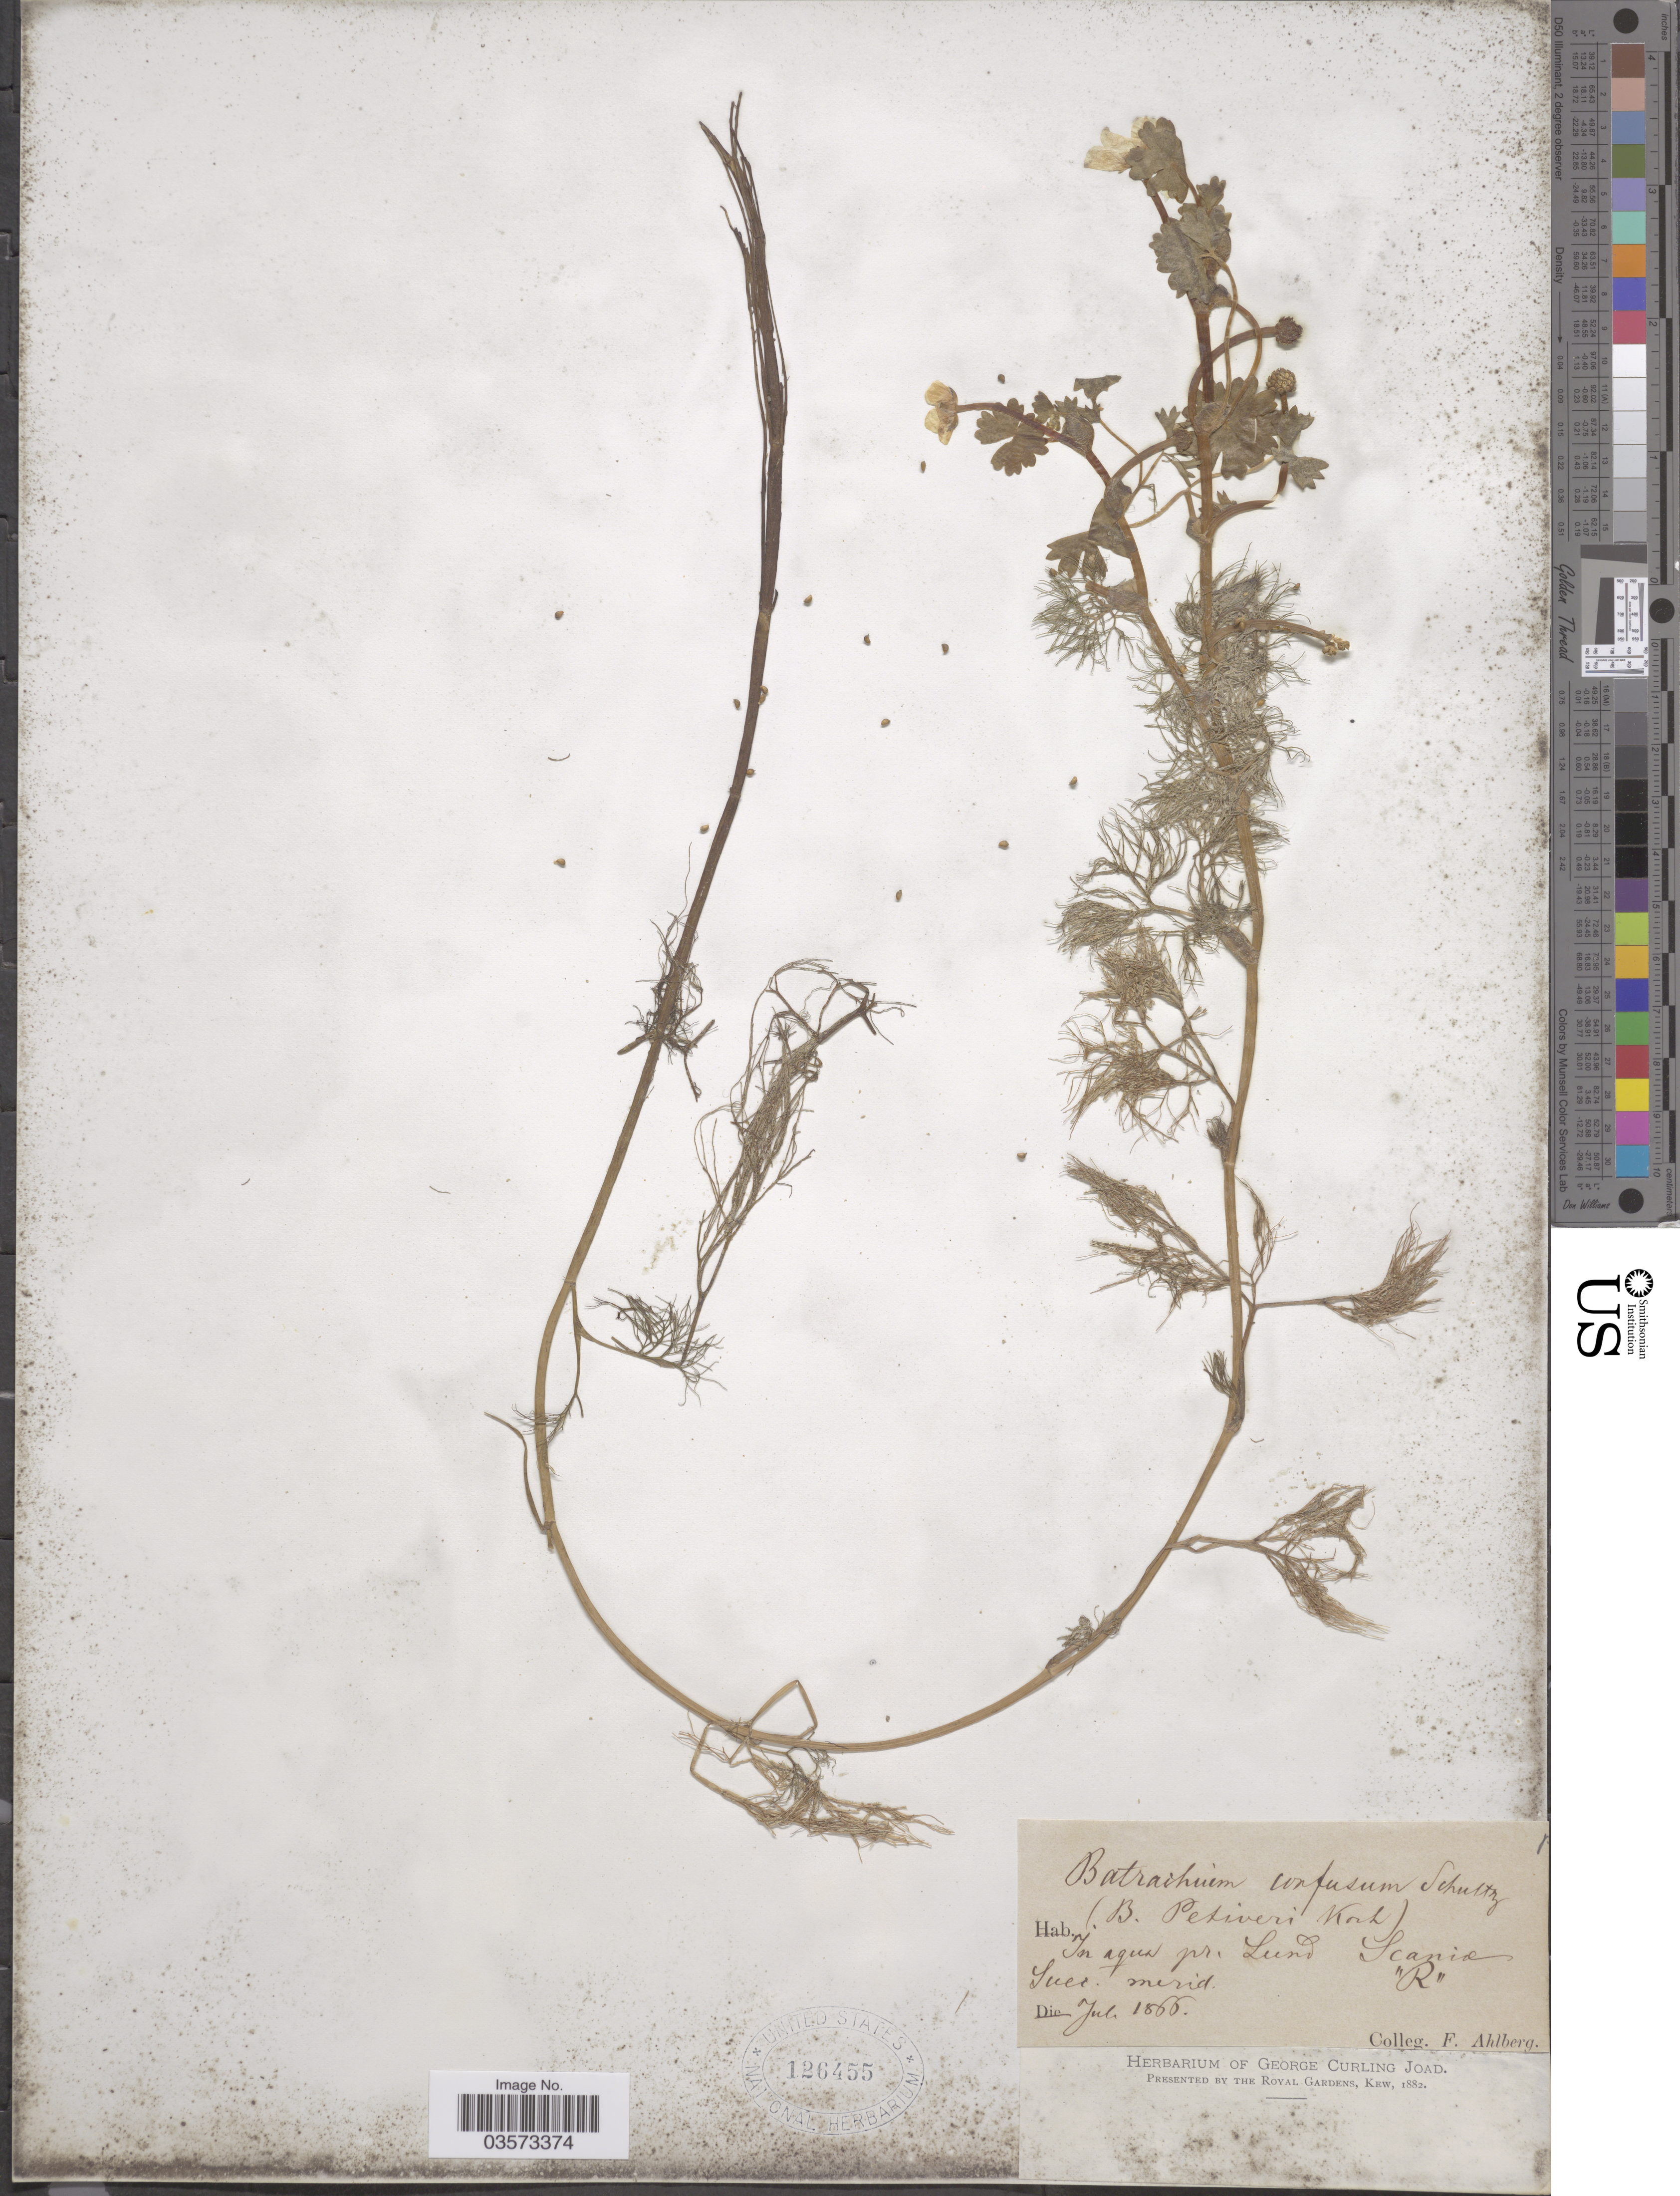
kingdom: Plantae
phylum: Tracheophyta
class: Magnoliopsida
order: Ranunculales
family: Ranunculaceae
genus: Ranunculus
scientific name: Ranunculus tripartitus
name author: DC.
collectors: F. Ahlberg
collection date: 1866-07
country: Sweden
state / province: Skåne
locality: In aqua pr. Lund Scaniœ Suec. merid.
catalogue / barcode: US 126455